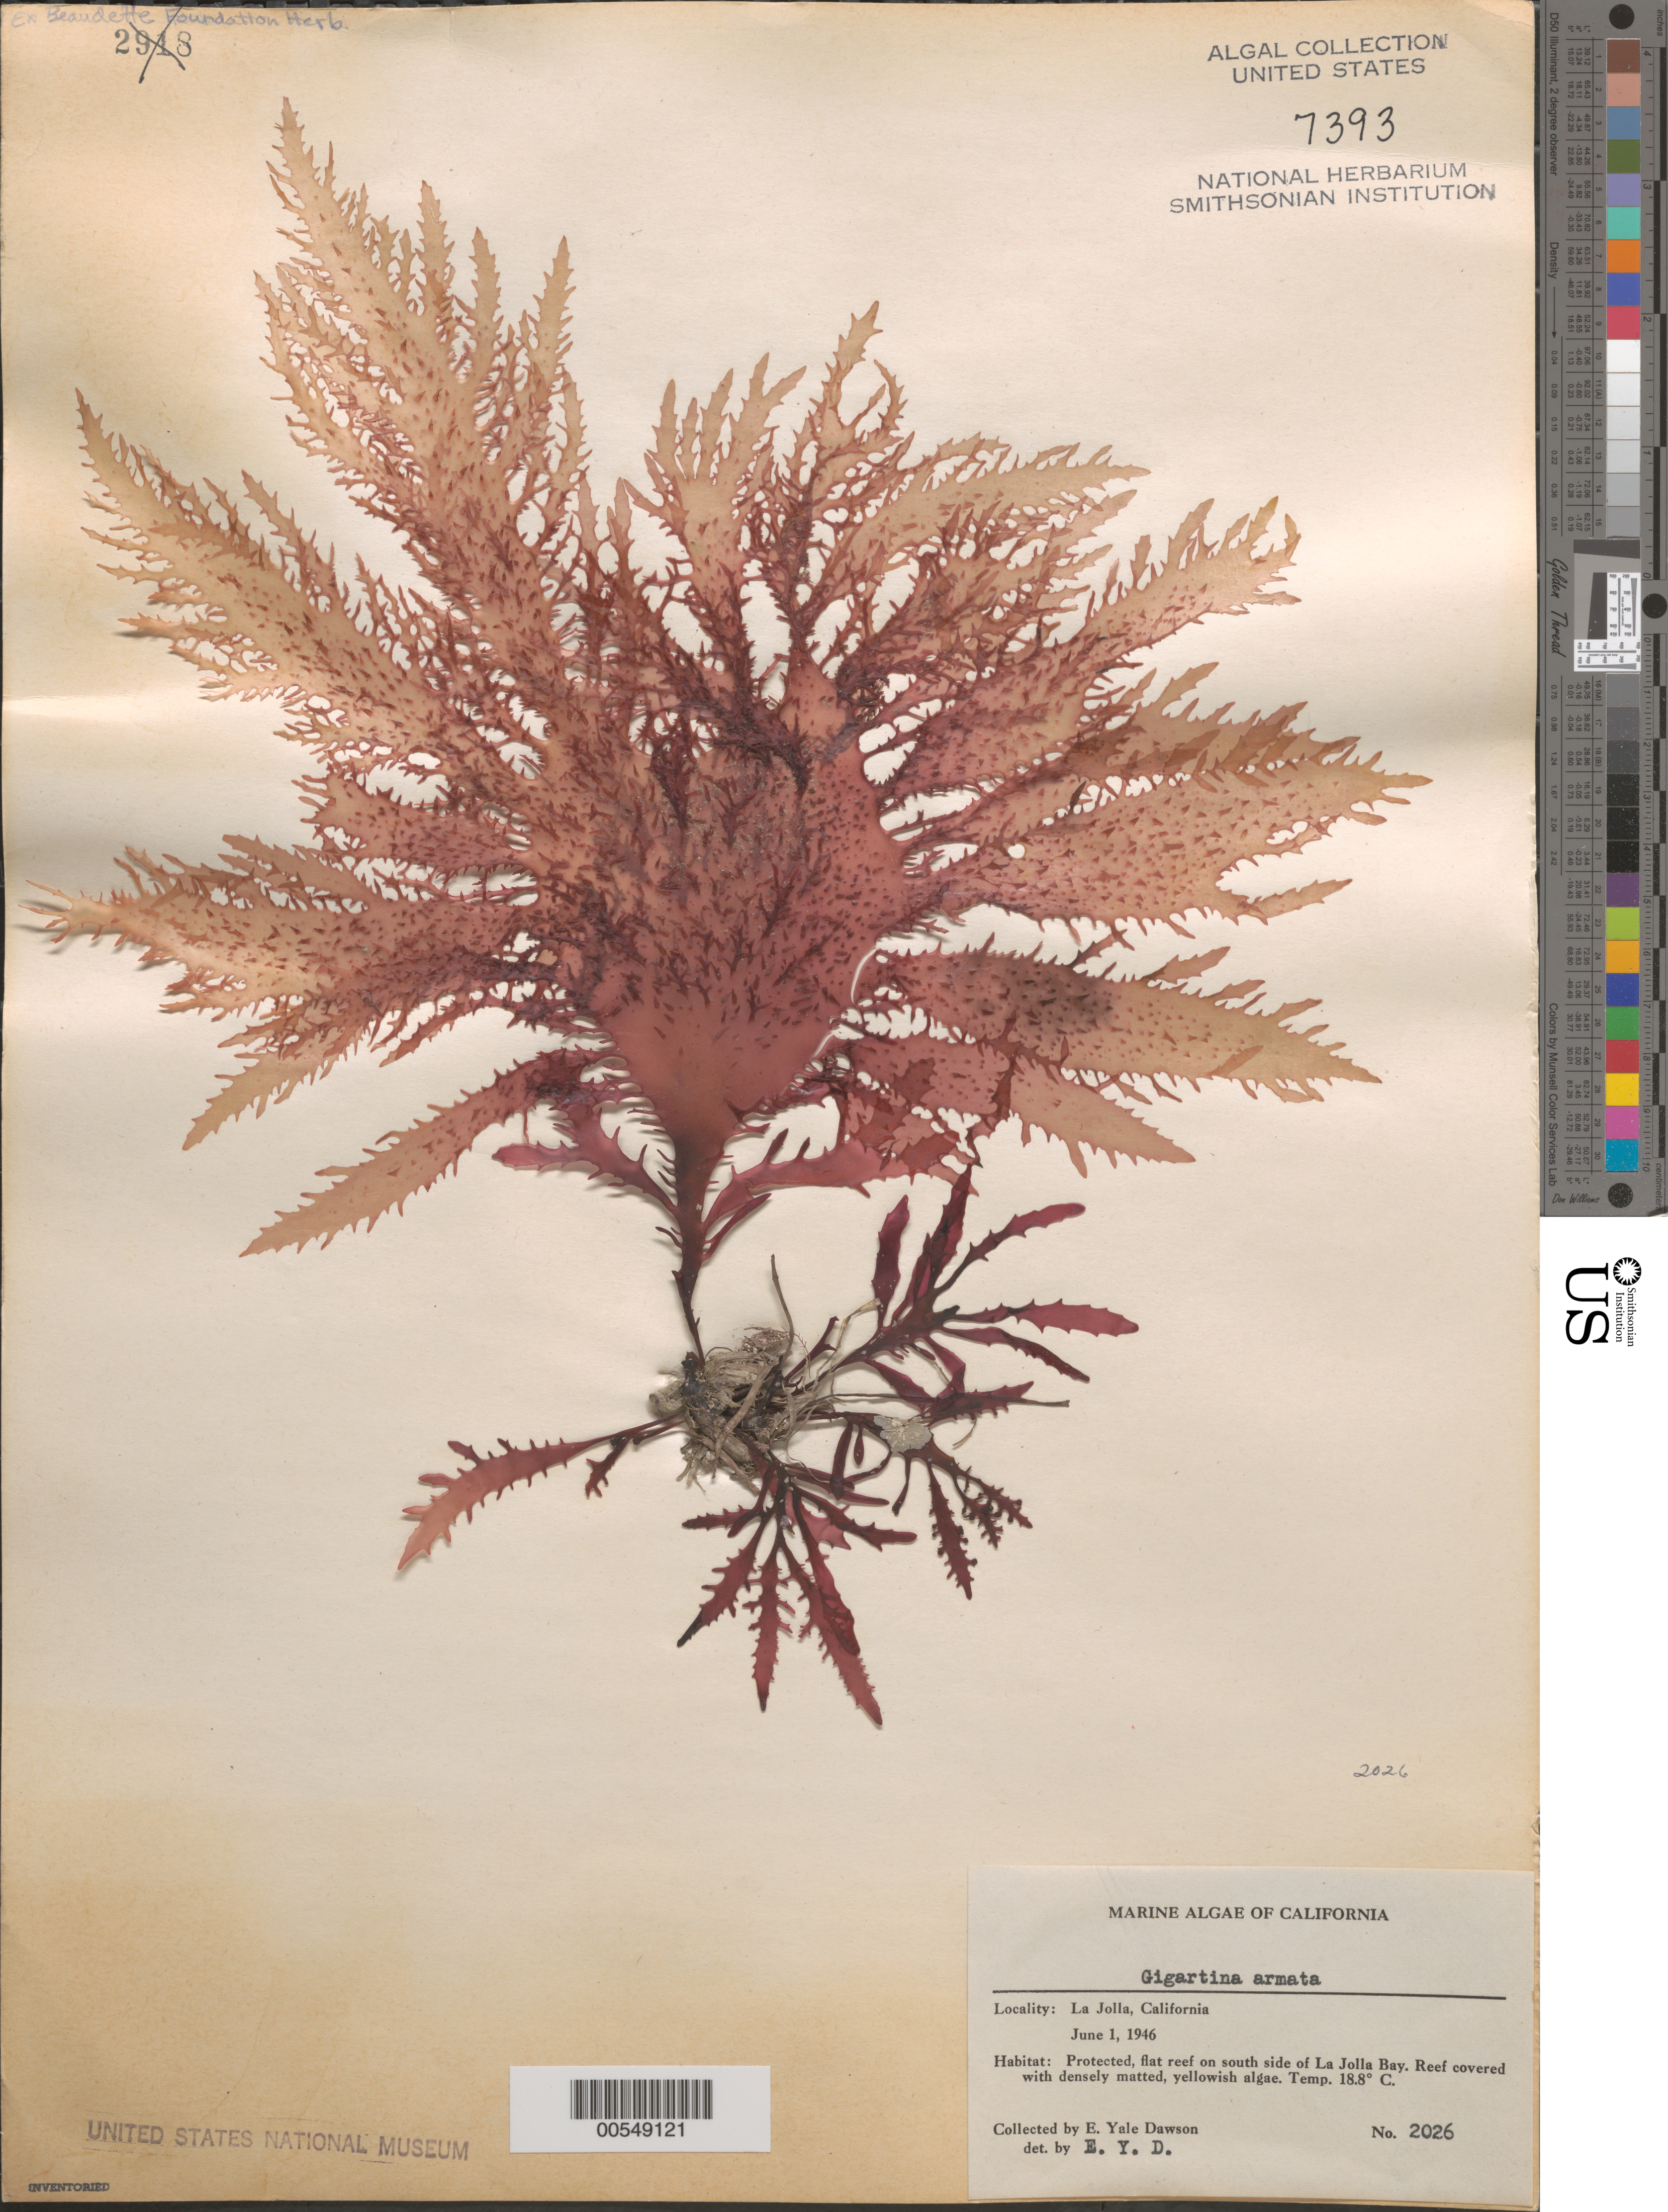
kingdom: Plantae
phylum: Rhodophyta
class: Florideophyceae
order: Gigartinales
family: Gigartinaceae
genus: Chondracanthus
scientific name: Chondracanthus spinosus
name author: (Kütz.) Guiry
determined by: Algae name updating Project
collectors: E. Y. Dawson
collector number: EYD 2026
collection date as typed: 01 Jun 1946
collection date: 1946-06-01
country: United States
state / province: California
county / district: San Diego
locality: La Jolla, south La Jolla Bay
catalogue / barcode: US 7393